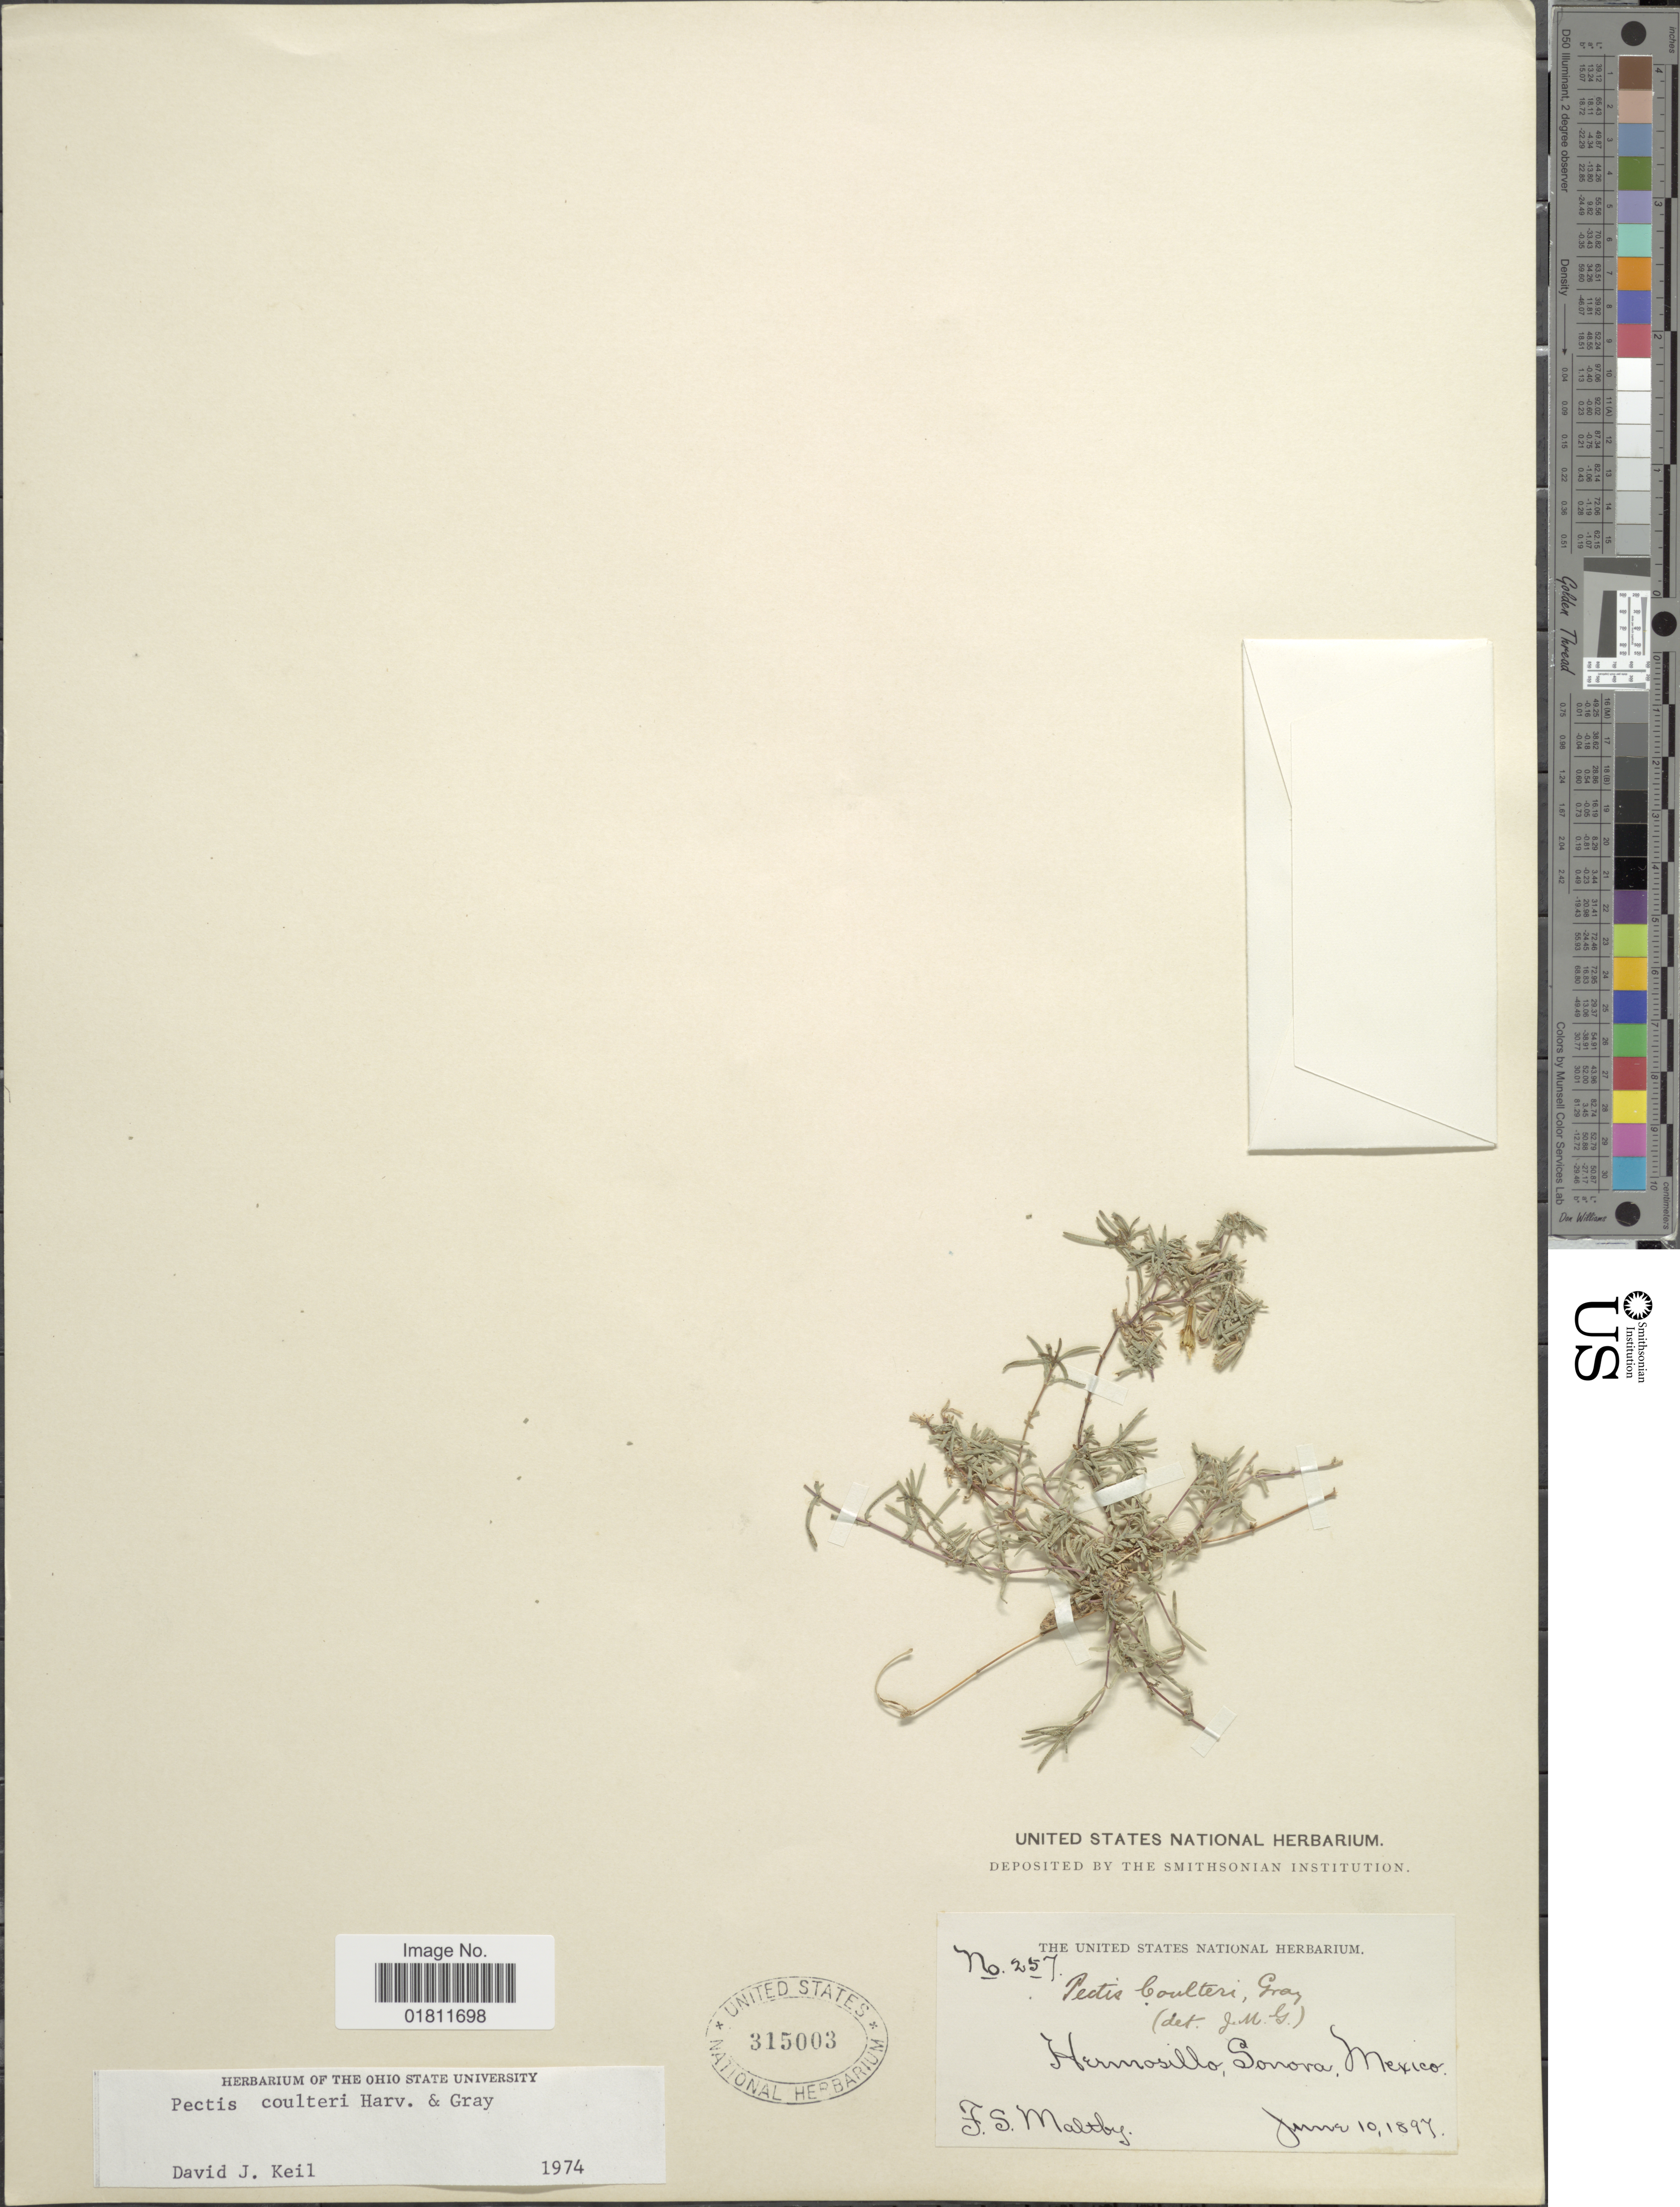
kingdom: Plantae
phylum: Tracheophyta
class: Magnoliopsida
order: Asterales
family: Asteraceae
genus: Pectis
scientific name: Pectis coulteri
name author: Harv. & A. Gray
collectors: F. S. Maltby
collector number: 315003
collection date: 1897-06-10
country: Mexico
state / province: Sonora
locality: Hermosillo, Sonora, Mexico,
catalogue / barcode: US 315003